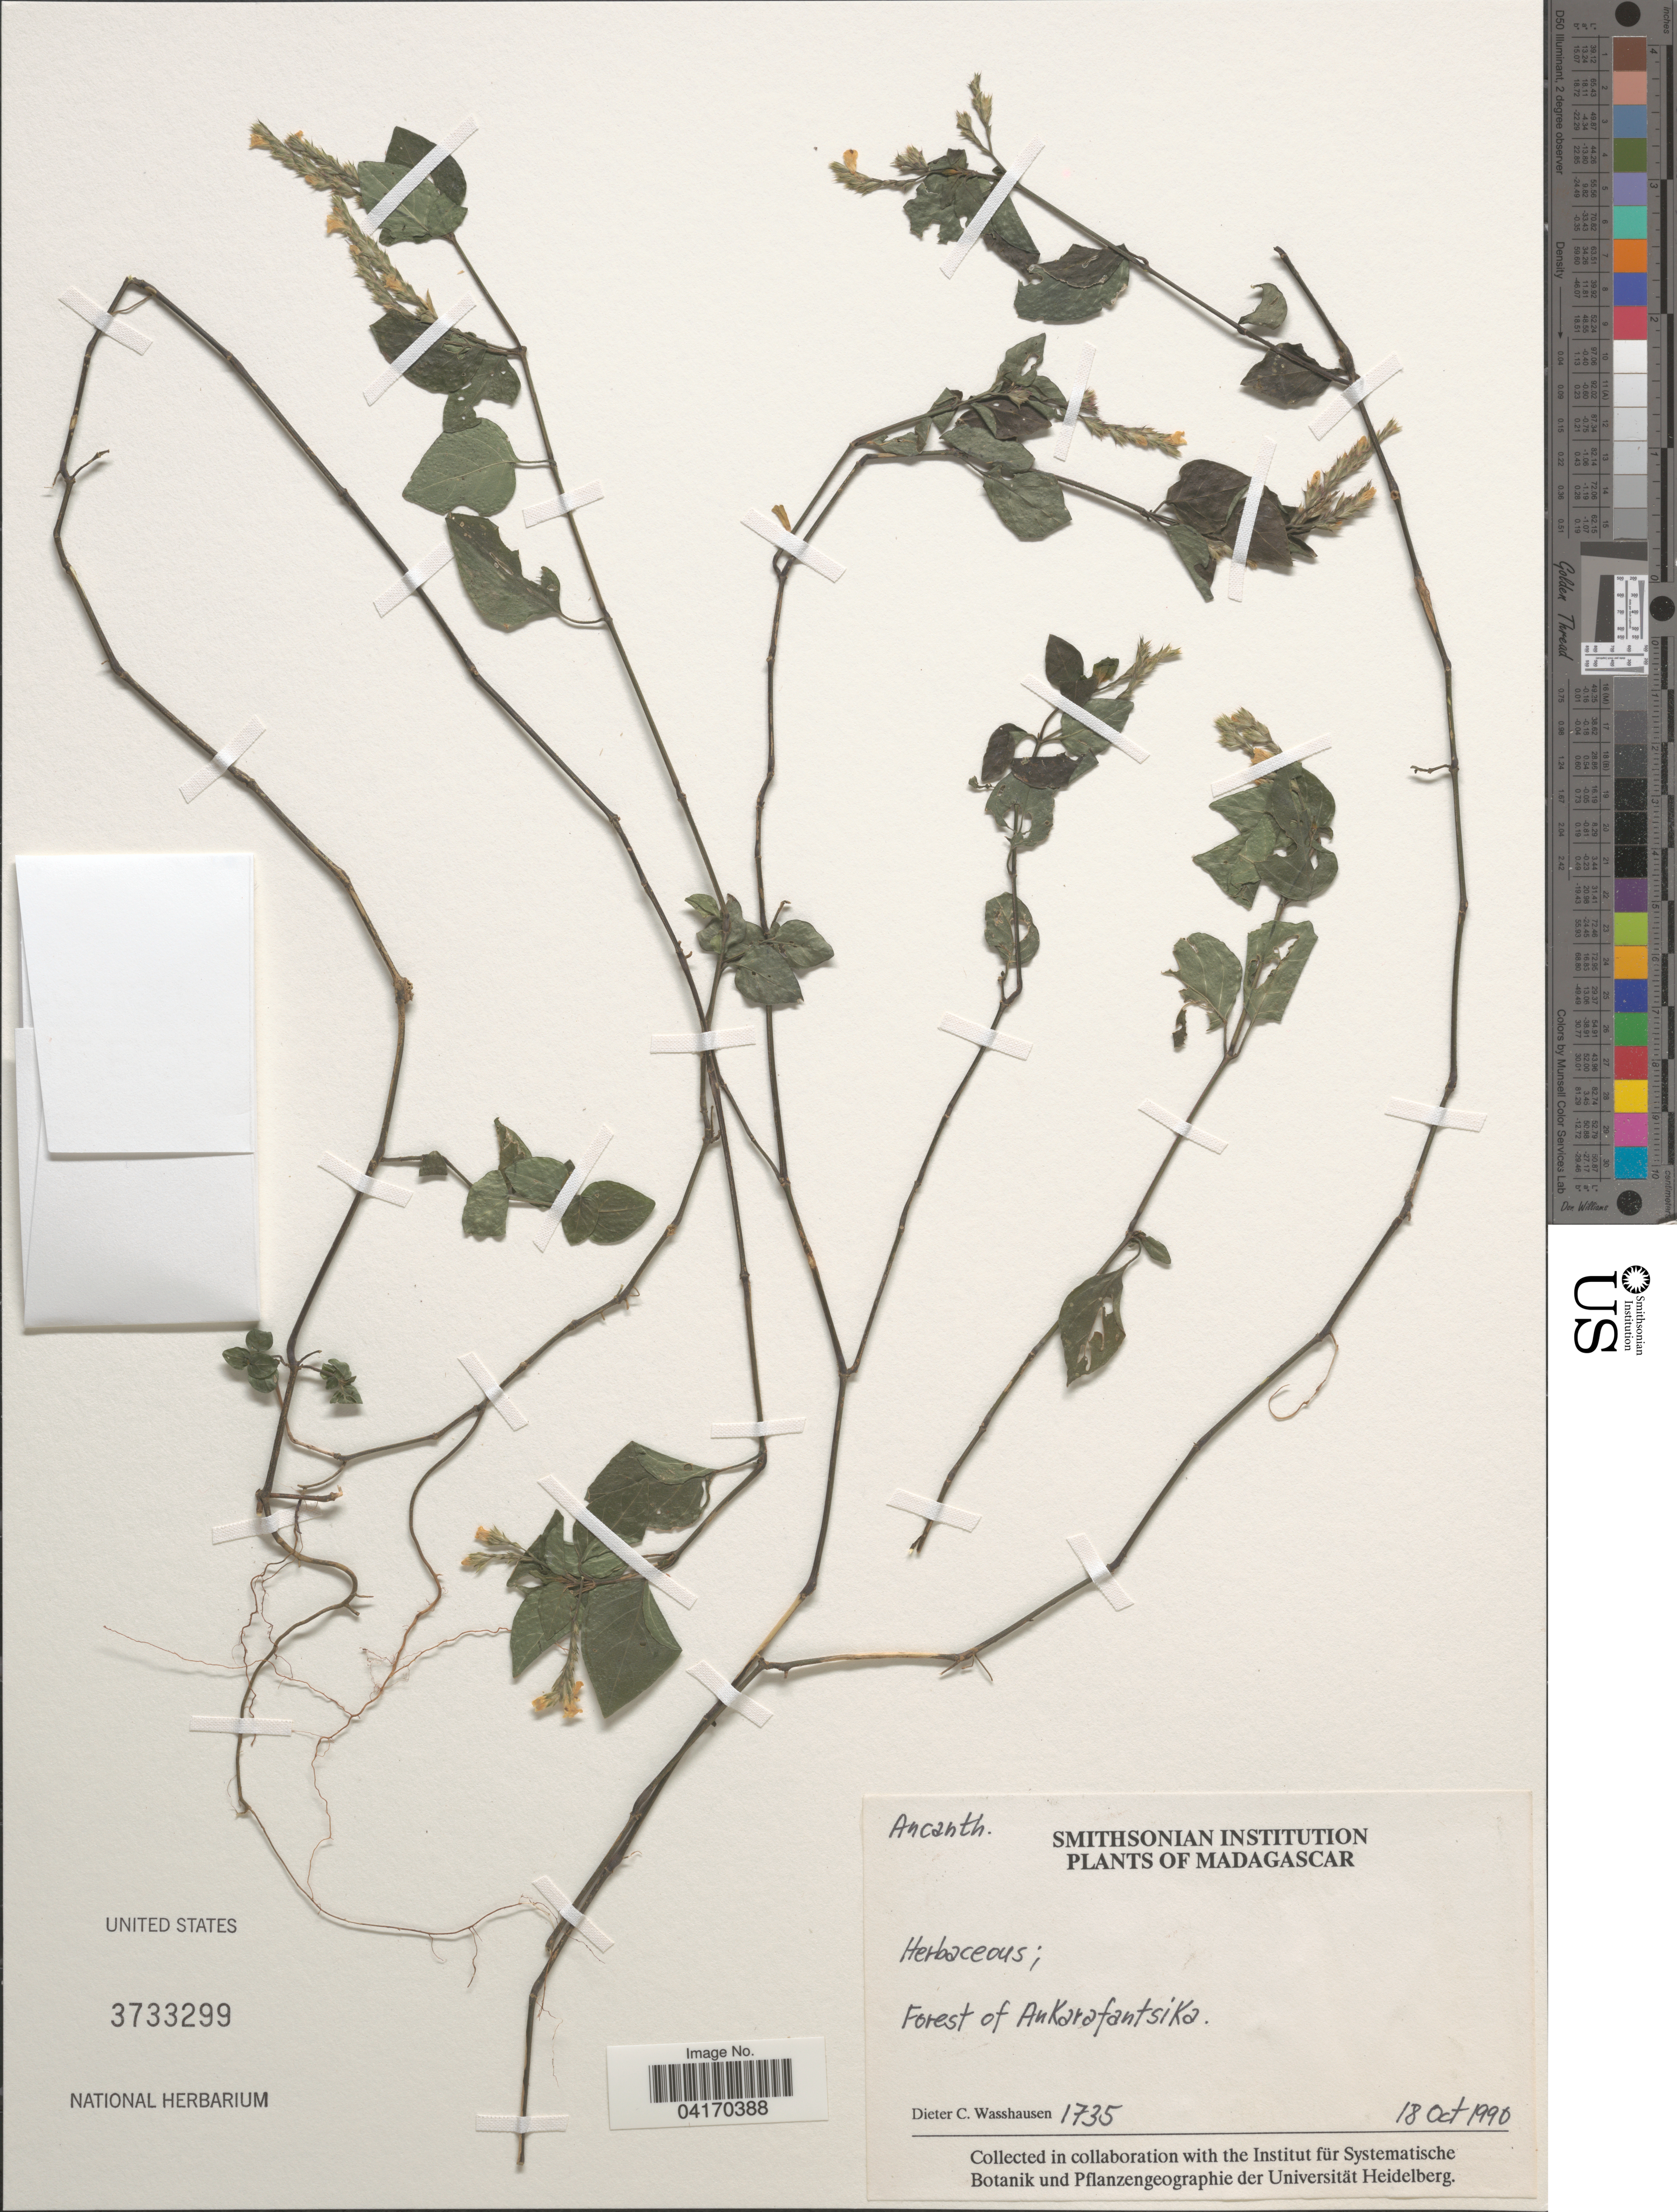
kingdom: Plantae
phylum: Tracheophyta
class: Magnoliopsida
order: Lamiales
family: Acanthaceae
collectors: D. C. Wasshausen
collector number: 1735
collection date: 1990-10-18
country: Madagascar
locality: Forest of Ankarafantsika.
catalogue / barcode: US 3733299